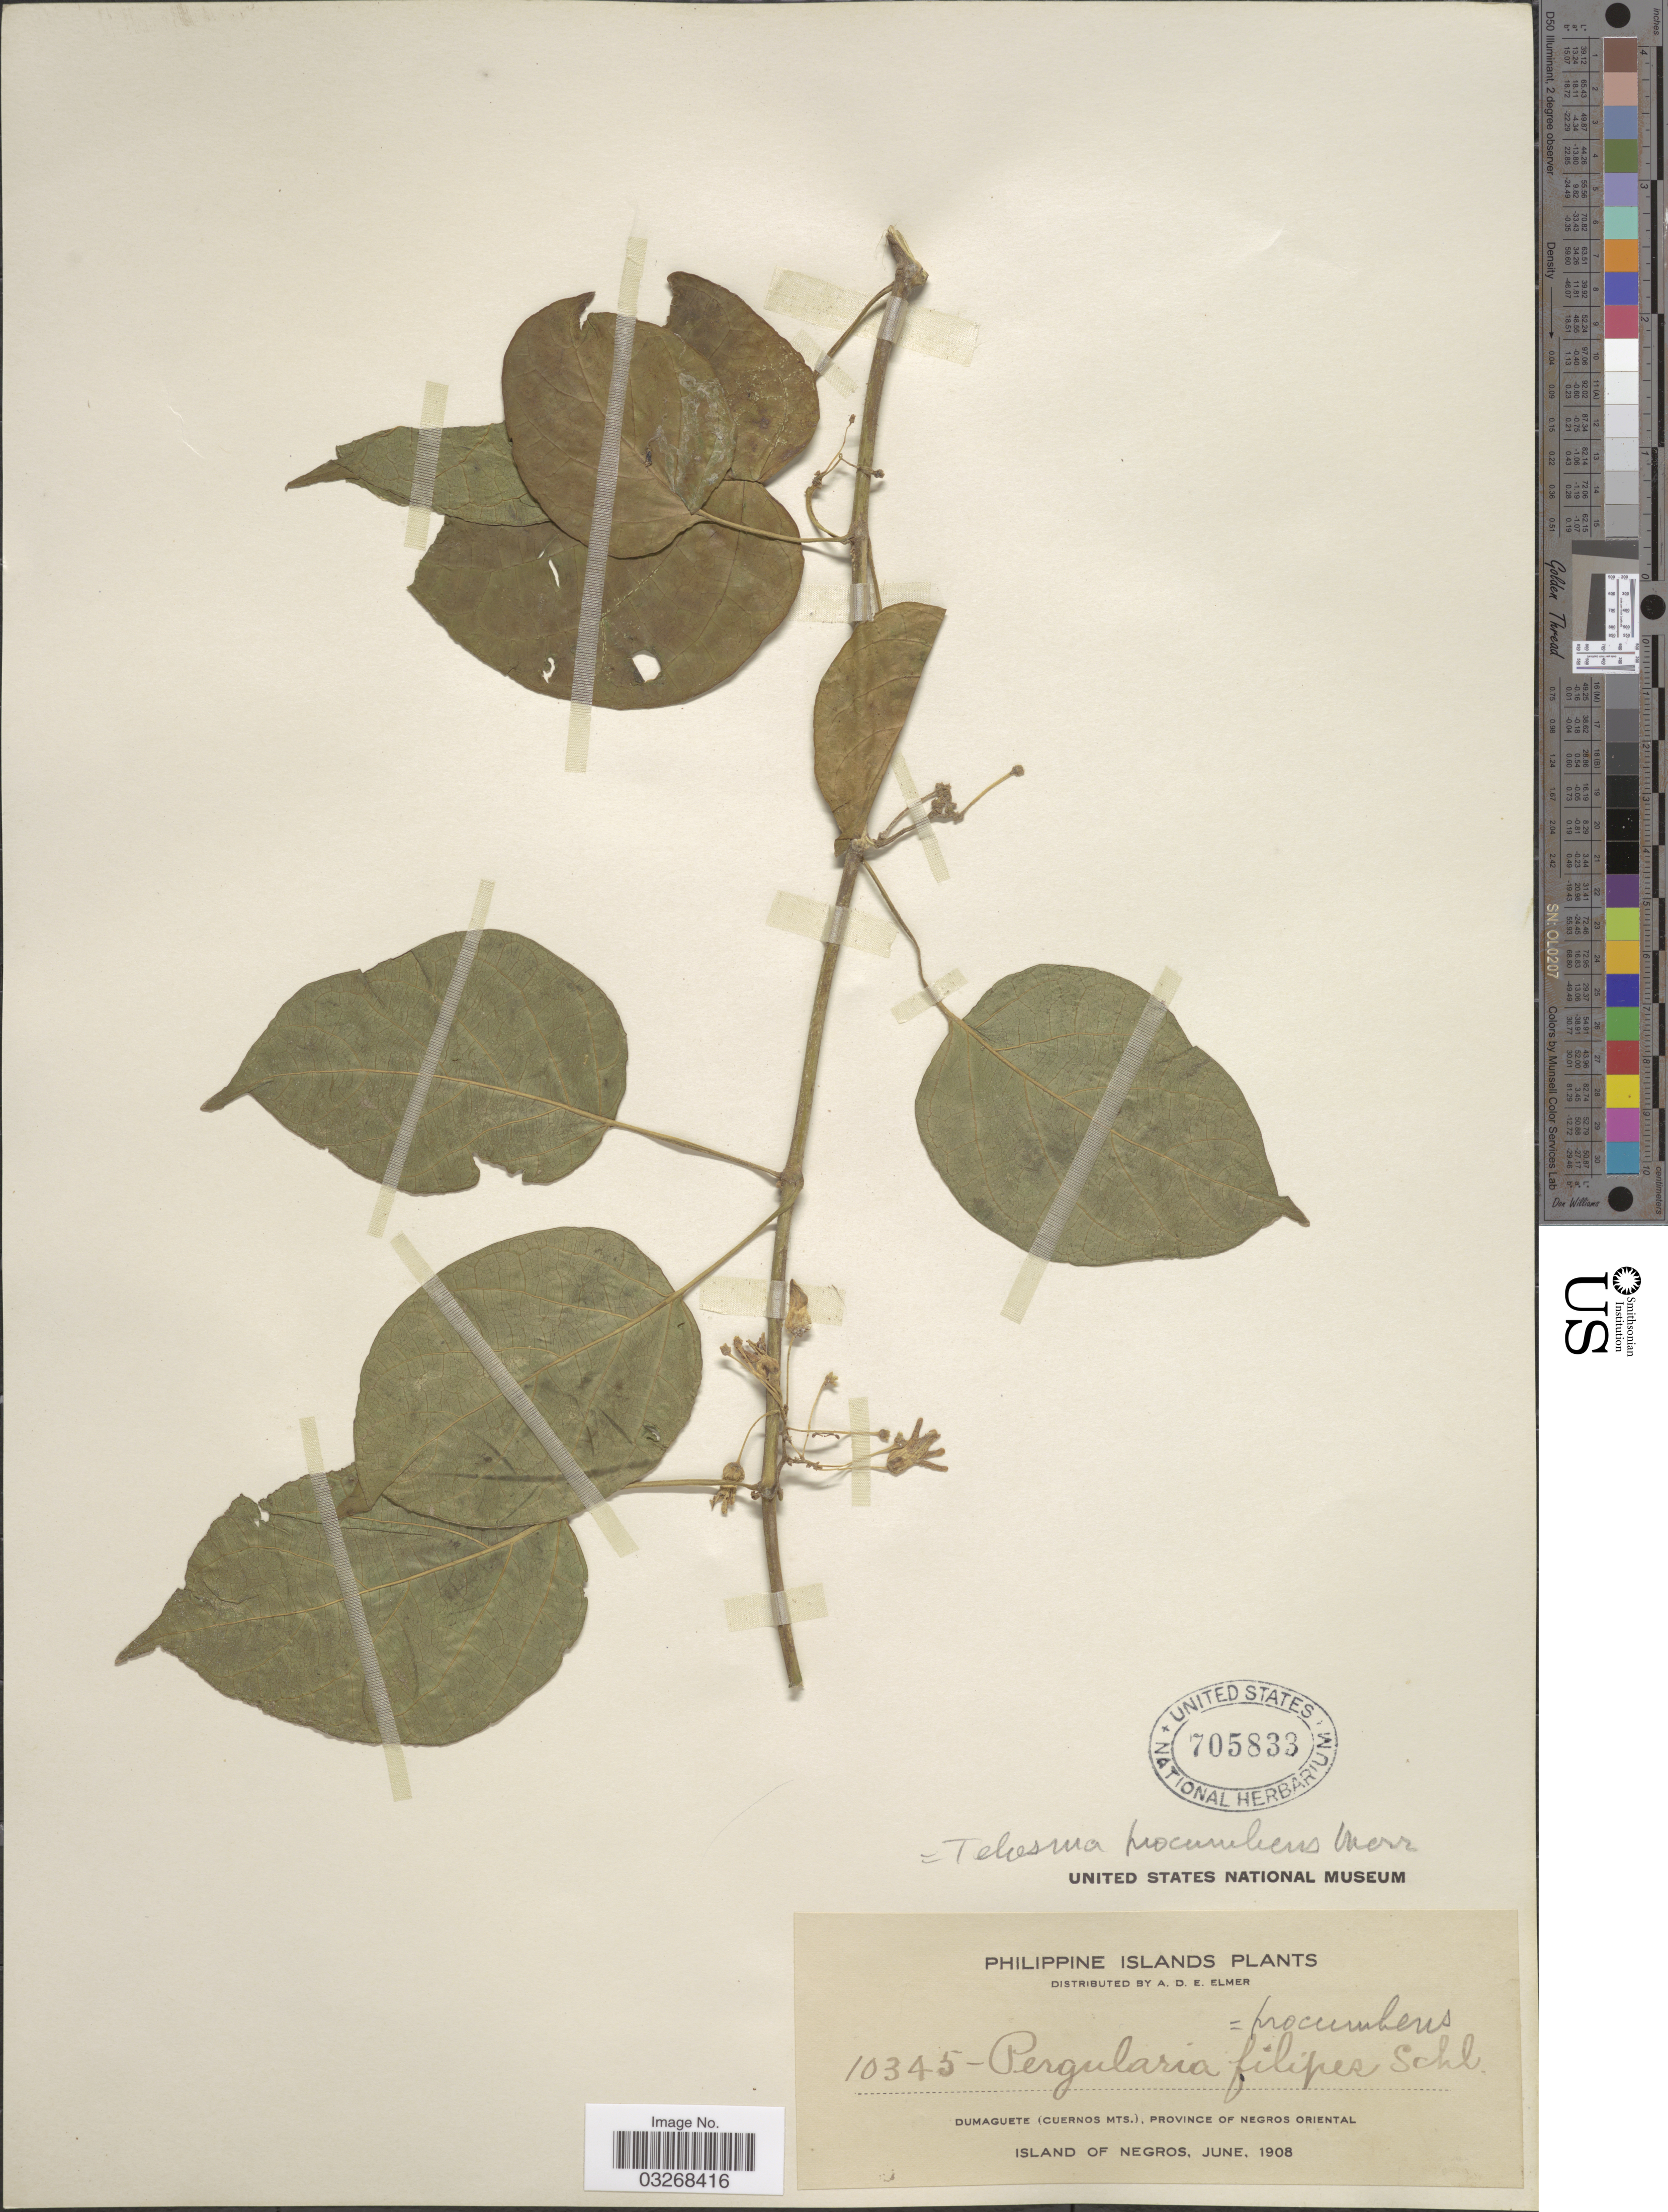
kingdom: Plantae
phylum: Tracheophyta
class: Magnoliopsida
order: Gentianales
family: Apocynaceae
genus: Telosma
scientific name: Telosma procumbens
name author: (Blanco) Merr.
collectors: A. D. E. Elmer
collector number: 10345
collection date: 1908-06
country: Philippines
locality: Dumaguete (Cuernos Mts.), Province of Negros Oriental. Island of Negros.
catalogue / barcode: US 705833